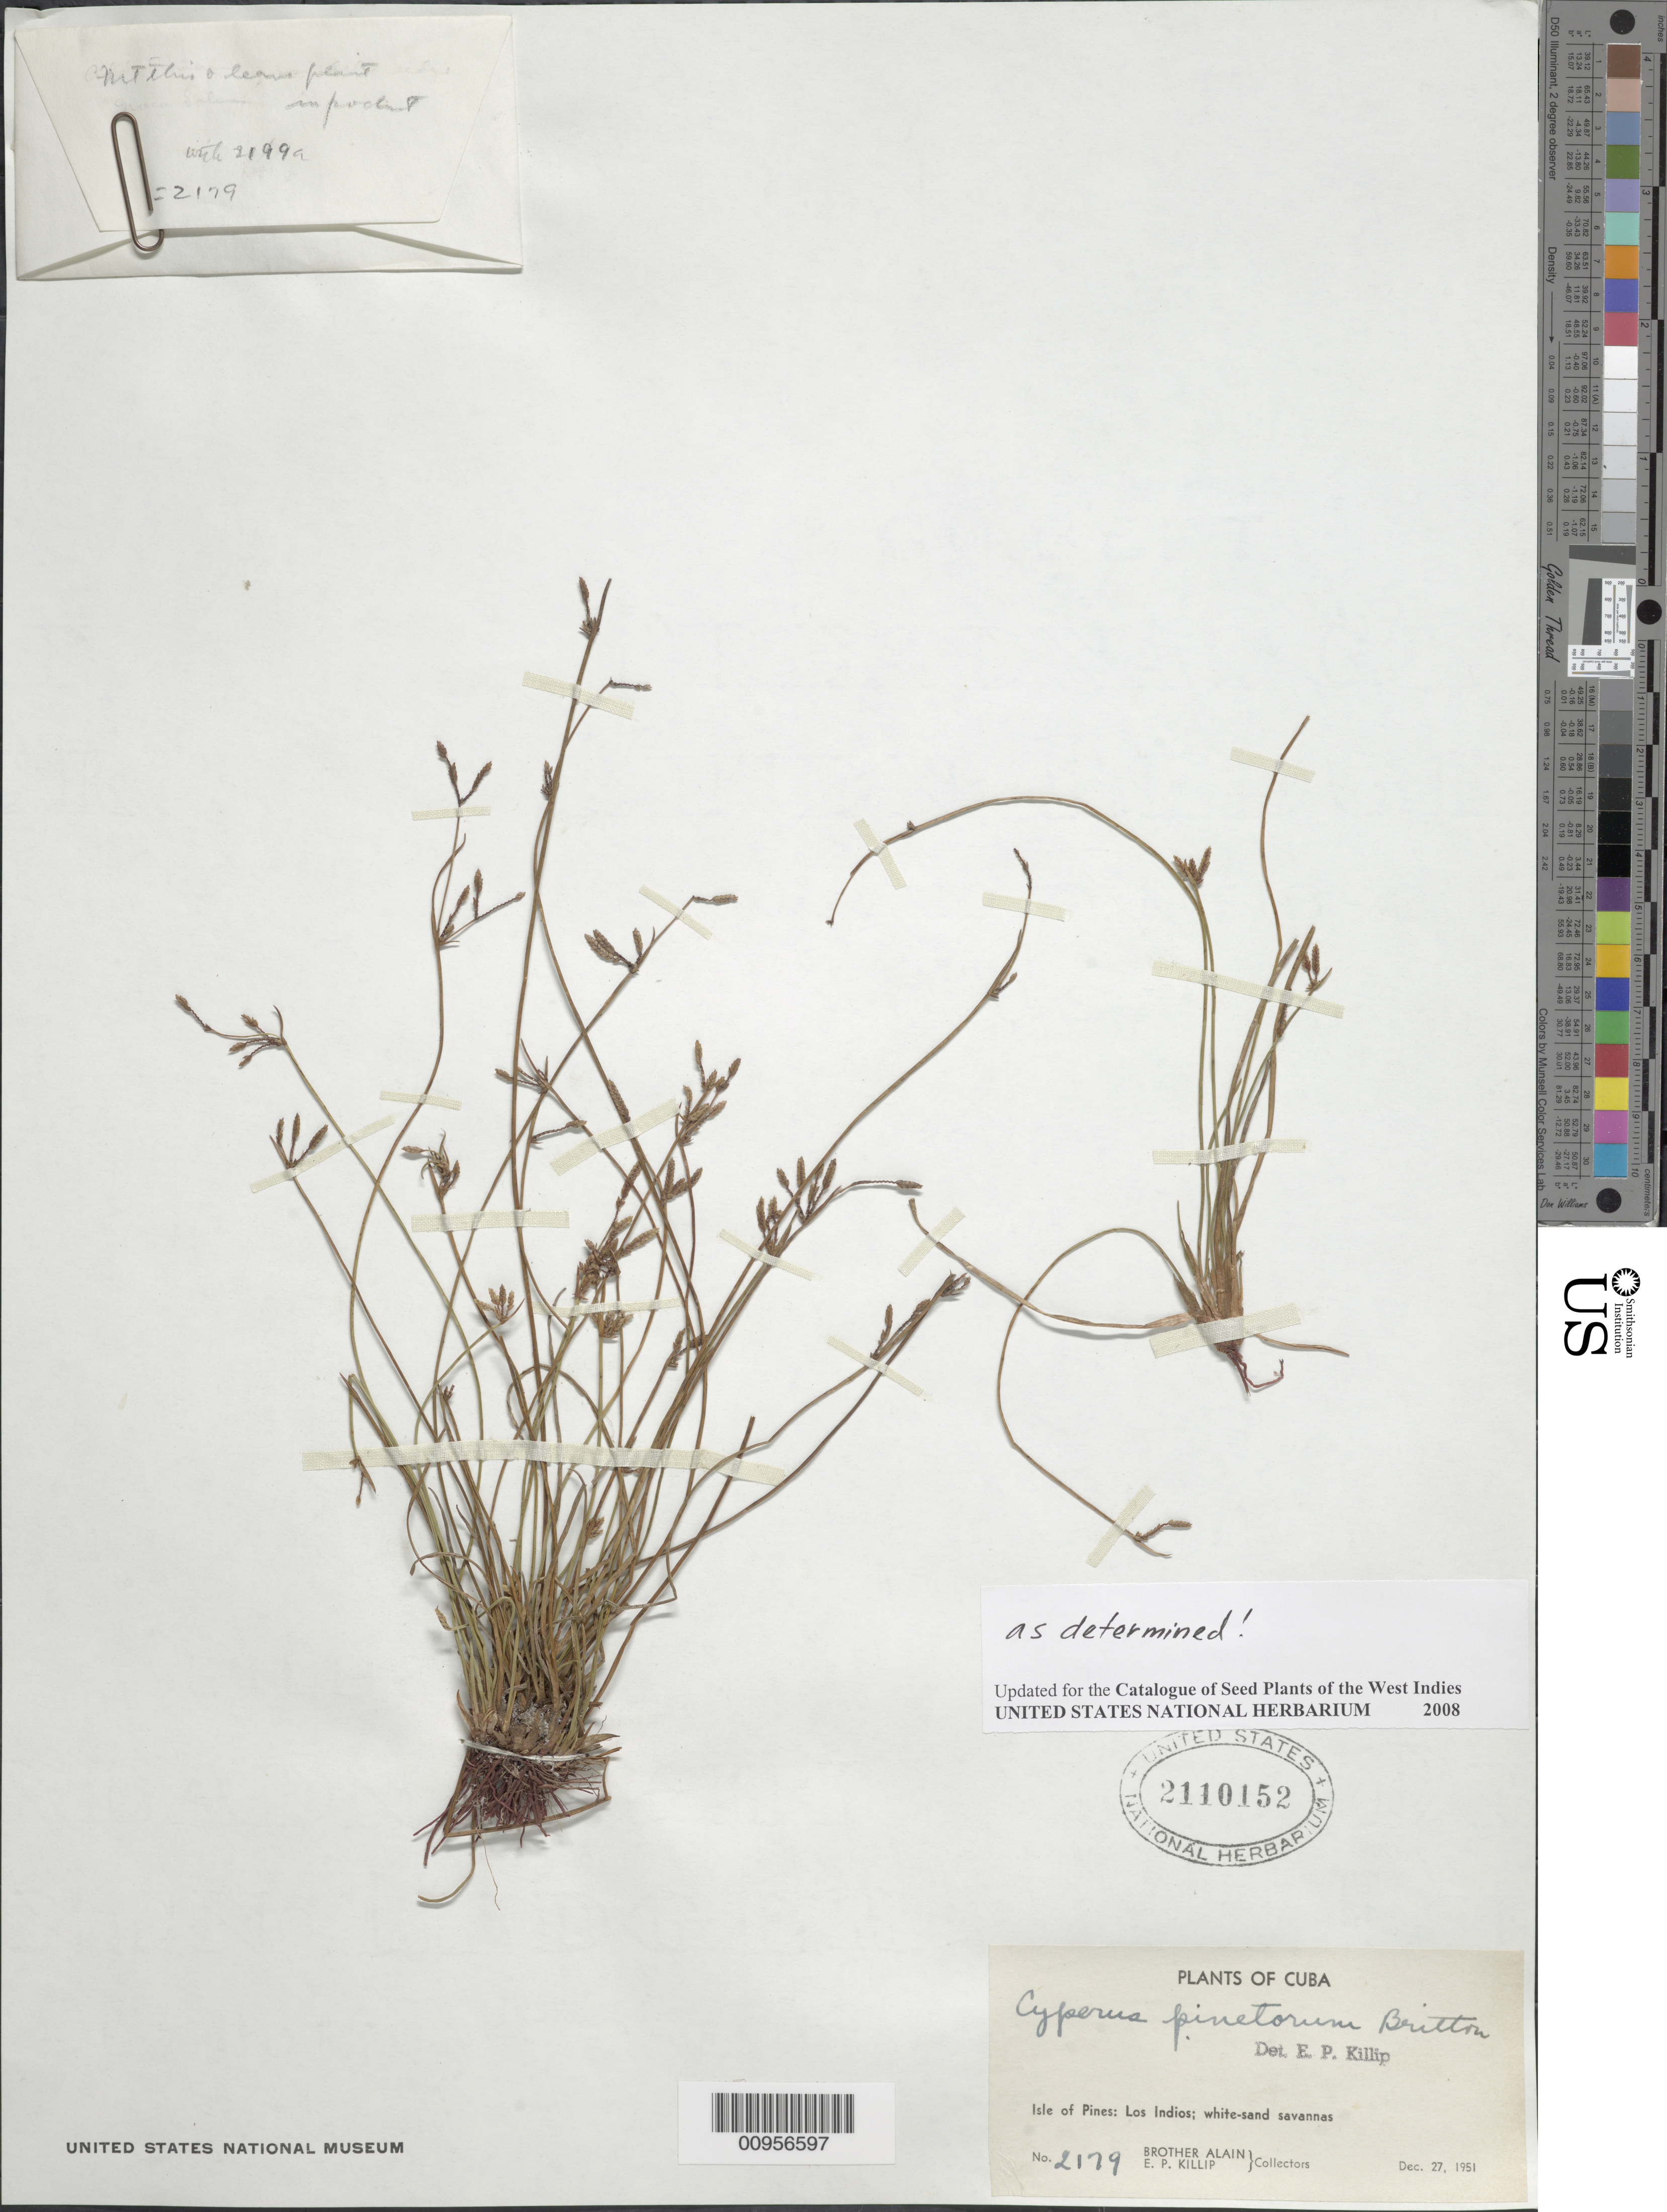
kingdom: Plantae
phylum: Tracheophyta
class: Liliopsida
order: Poales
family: Cyperaceae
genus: Cyperus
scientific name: Cyperus pinetorum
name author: Britton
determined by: Strong, M. T., (US), Smithsonian Institution - National Museum of Natural History (UNITED STATES)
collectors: A. H. Liogier & E. P. Killip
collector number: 2179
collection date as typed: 27 Dec 1951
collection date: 1951-12-27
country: Cuba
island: Isla de la Juventud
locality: Los Indios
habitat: White-sand savannas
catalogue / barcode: US 2110152